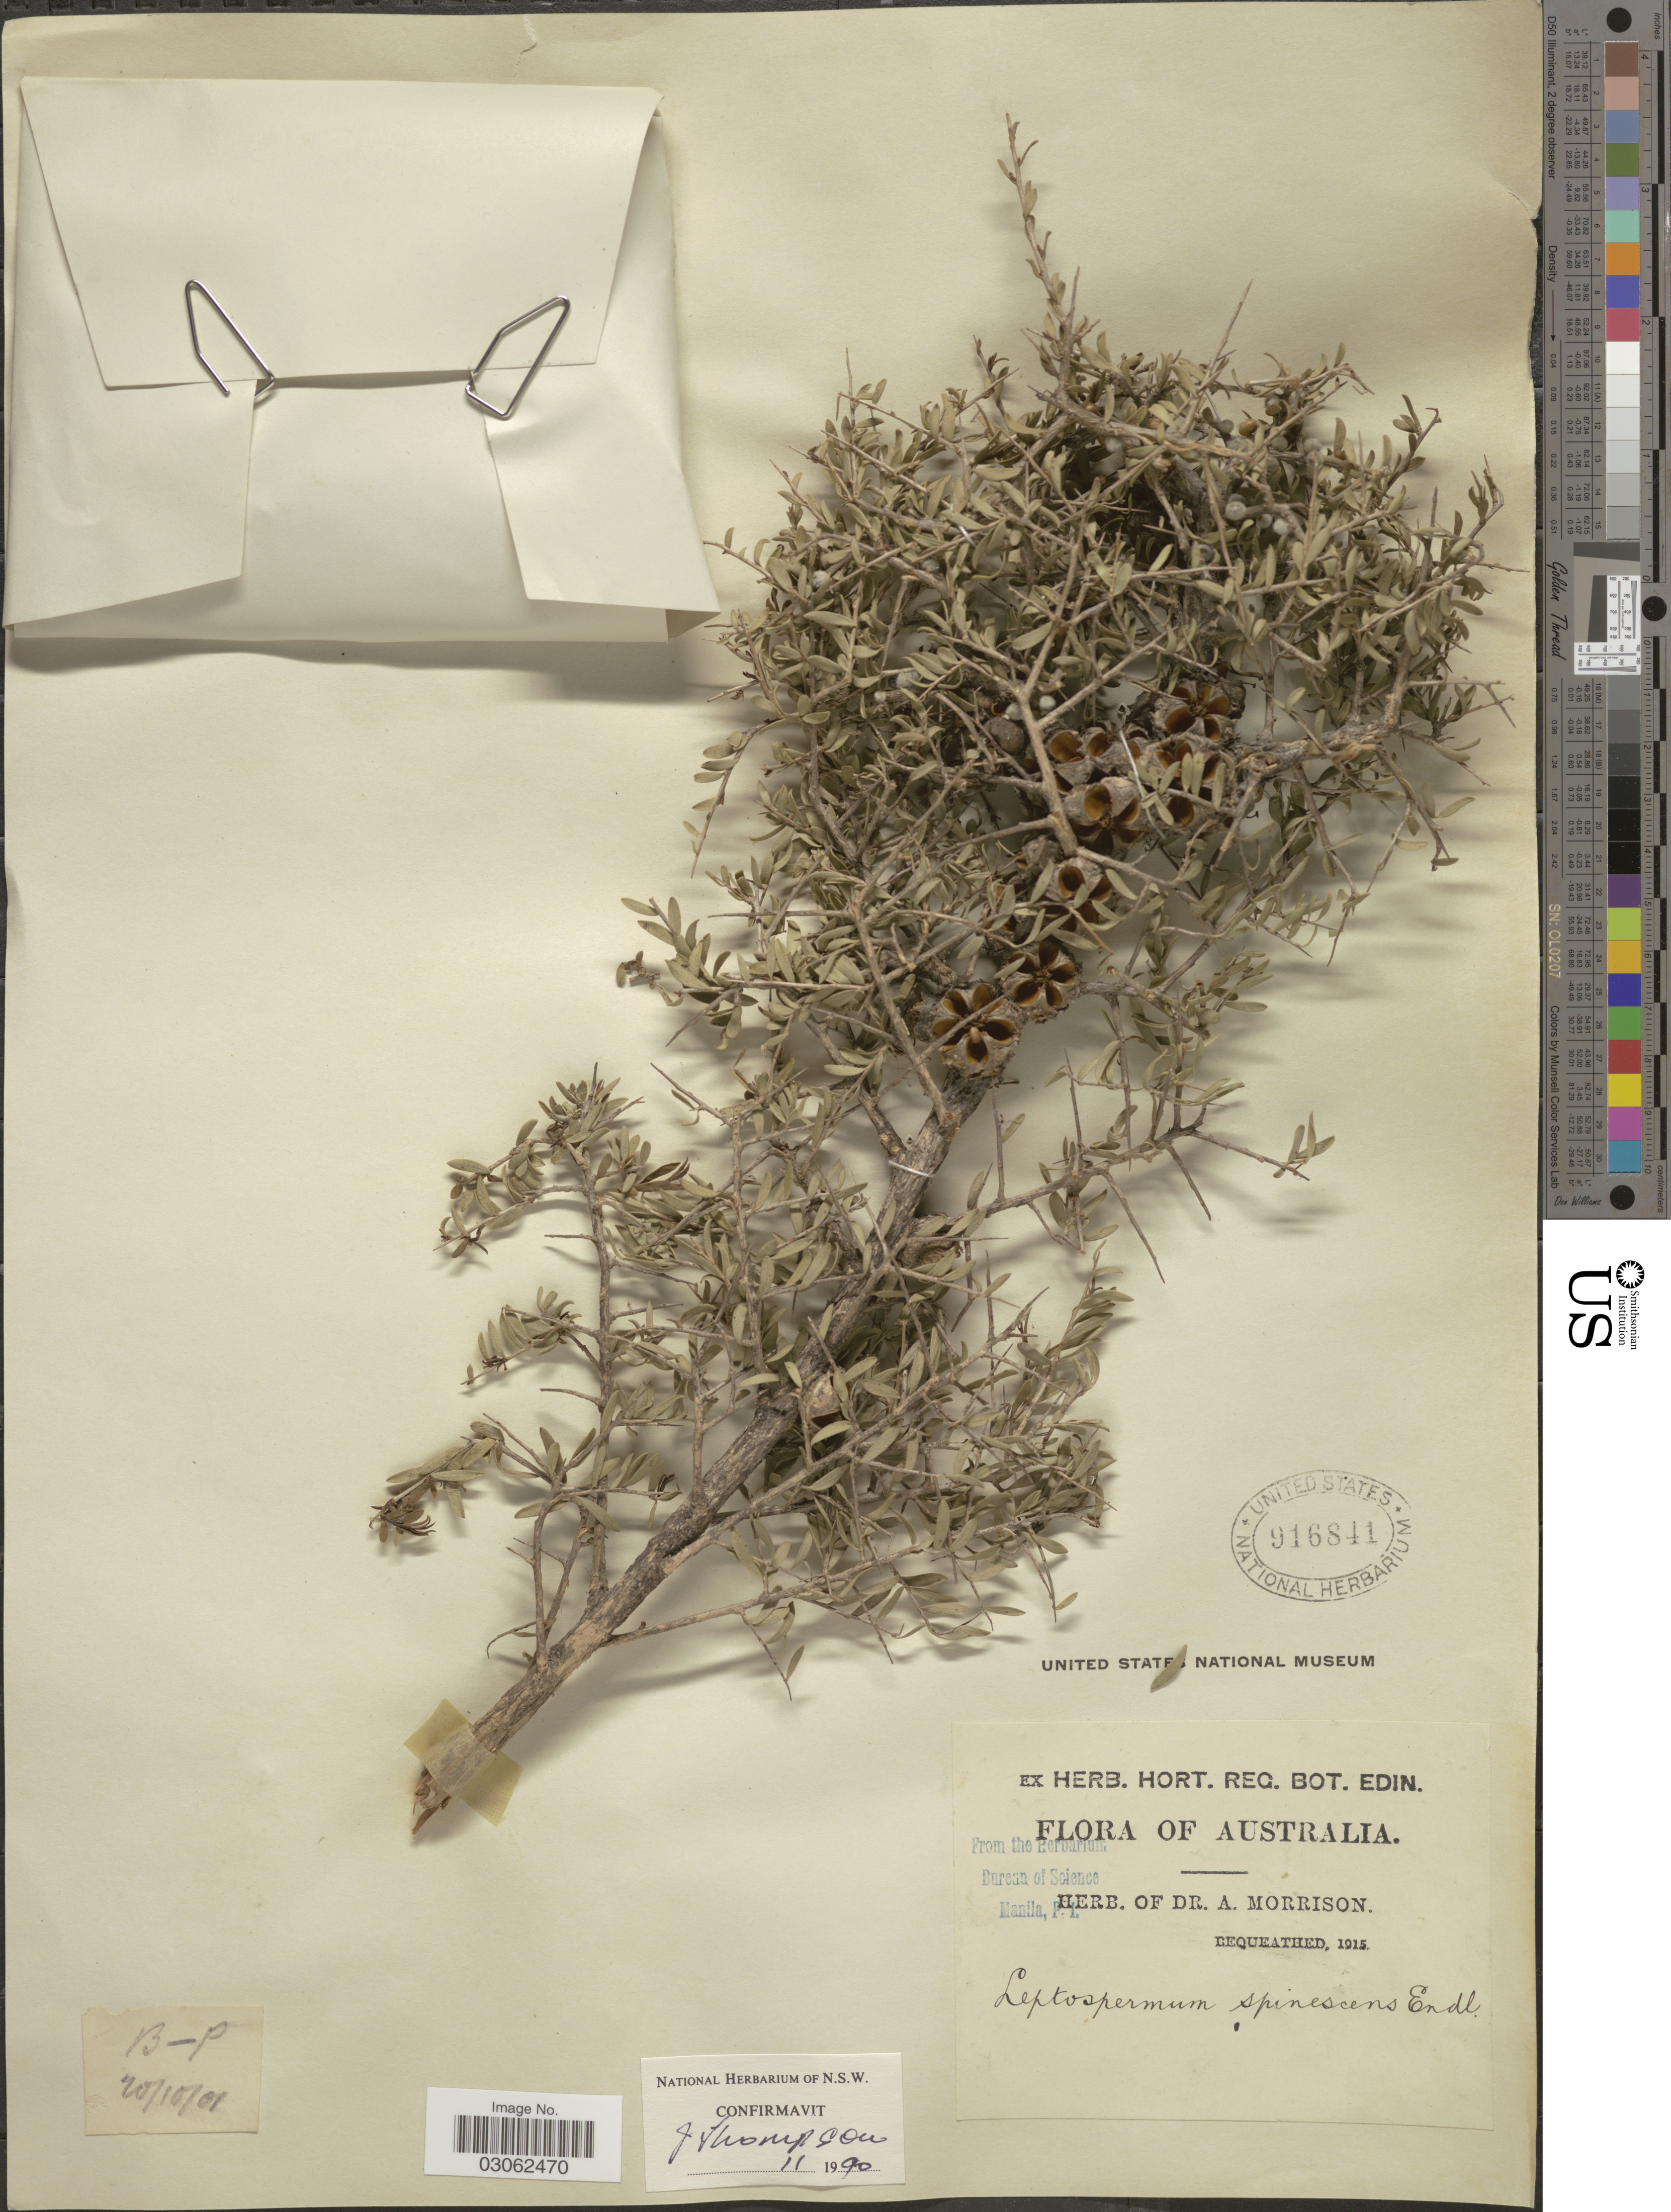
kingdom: Plantae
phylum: Tracheophyta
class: Magnoliopsida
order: Myrtales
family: Myrtaceae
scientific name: Apectospermum spinescens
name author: (Endl.) P.G. Wilson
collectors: ex herb. Dr. A. Morrison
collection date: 1915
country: Australia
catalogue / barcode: US 916841